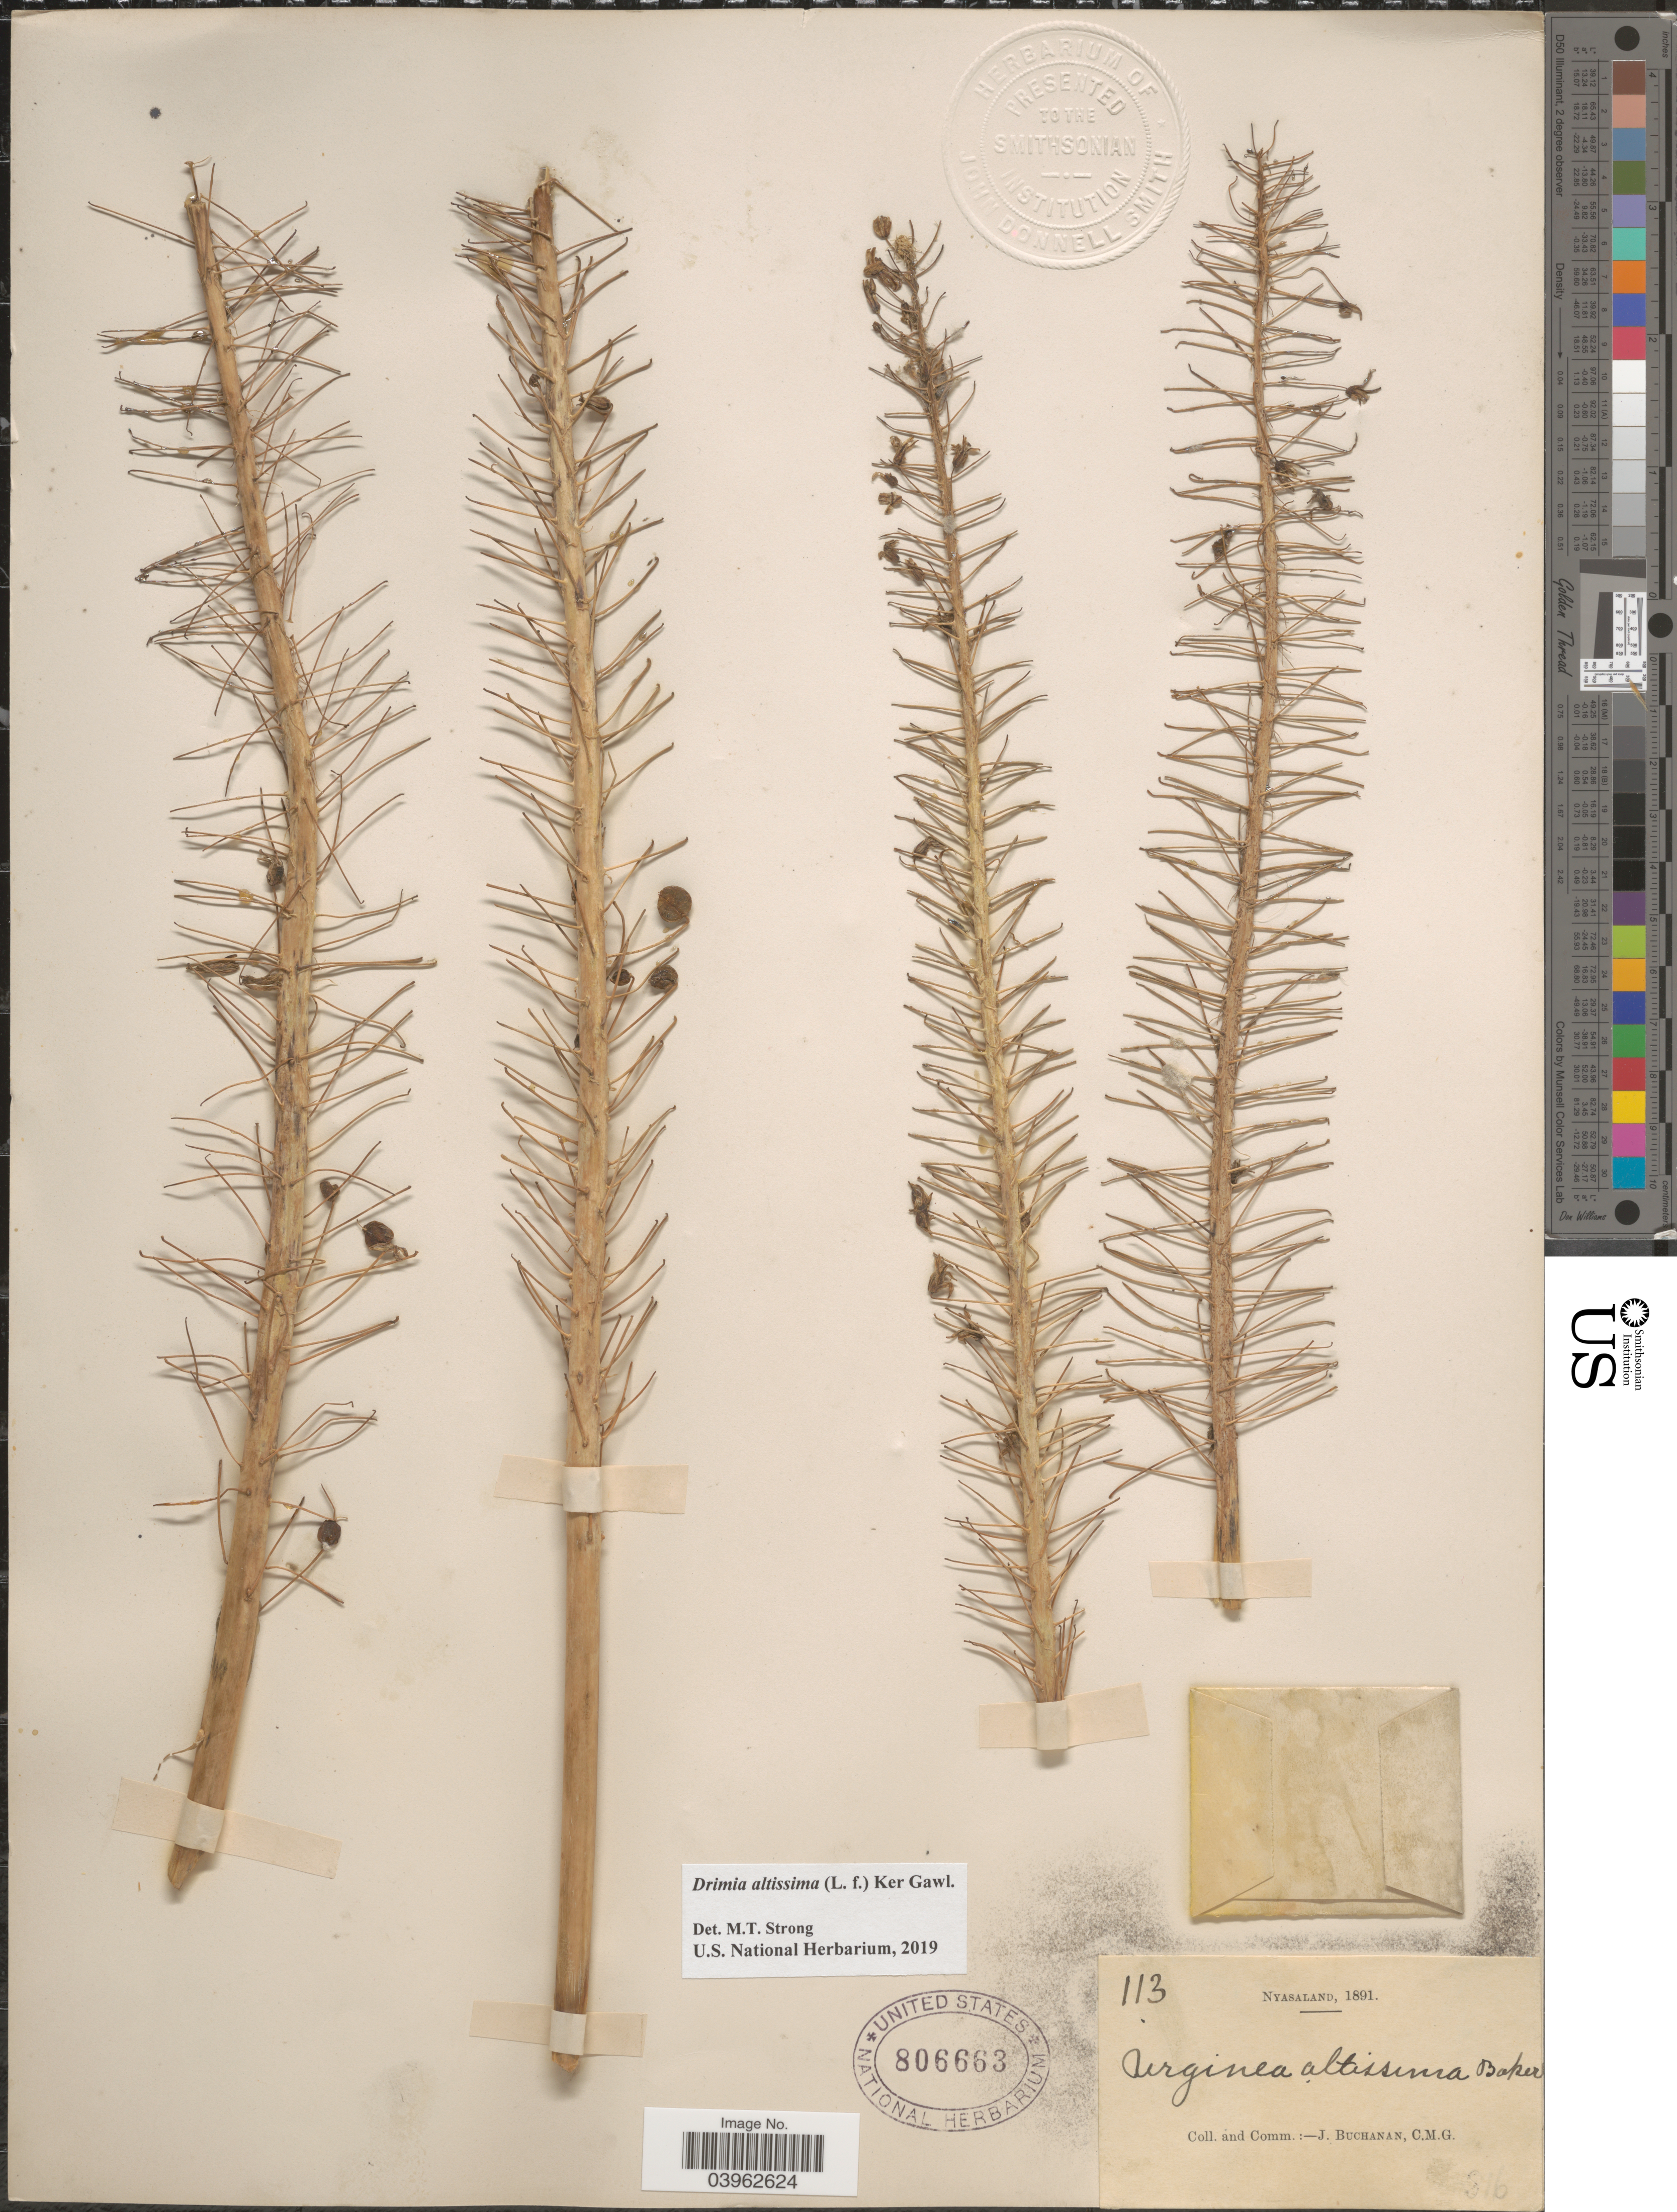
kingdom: Plantae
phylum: Tracheophyta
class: Liliopsida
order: Asparagales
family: Asparagaceae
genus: Drimia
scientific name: Drimia altissima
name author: (L. f.) Ker Gawl.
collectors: J. Buchanan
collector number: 113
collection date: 1891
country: Malawi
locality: Nyasaland.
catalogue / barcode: US 806663